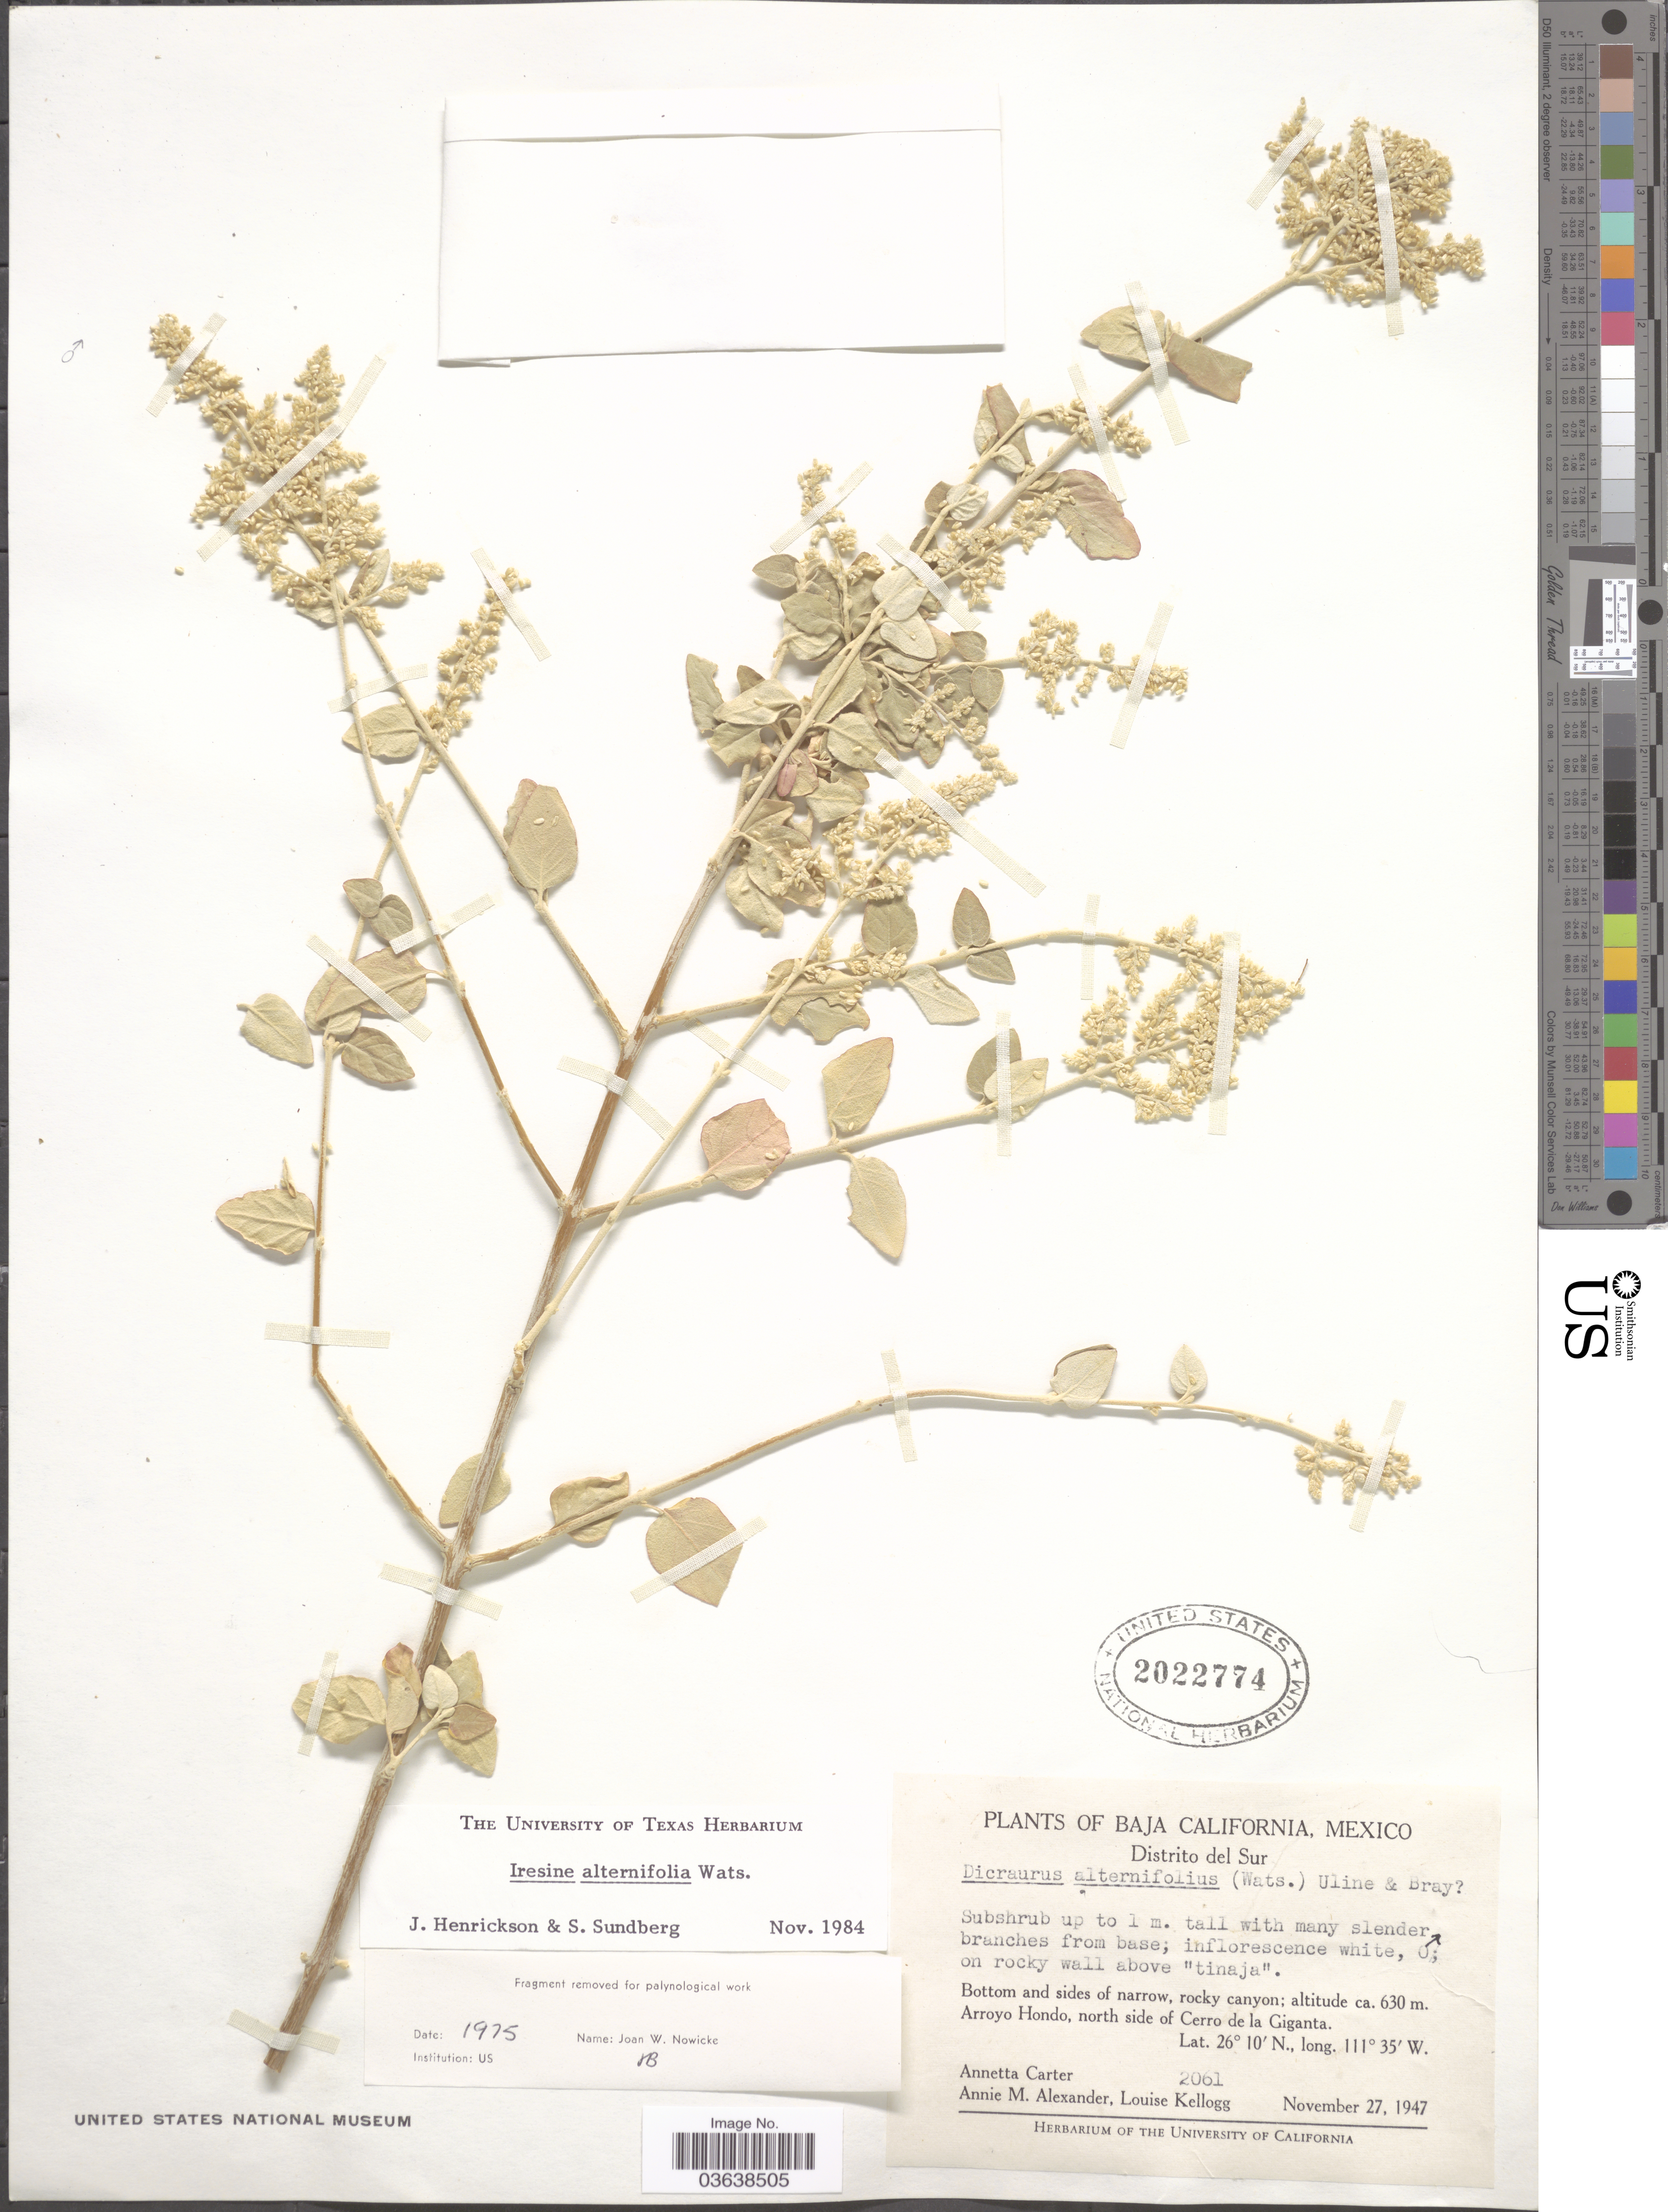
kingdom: Plantae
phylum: Tracheophyta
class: Magnoliopsida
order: Caryophyllales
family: Amaranthaceae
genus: Iresine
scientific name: Iresine alternifolia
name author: S. Watson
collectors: A. Carter, A. M. Alexander & L. Kellogg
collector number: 2061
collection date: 1947-11-27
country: Mexico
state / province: Baja California Sur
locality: Distrito del Sur. Arroyo Hondo, north side of Cerrdo de la Giganta.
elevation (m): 630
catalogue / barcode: US 2022774